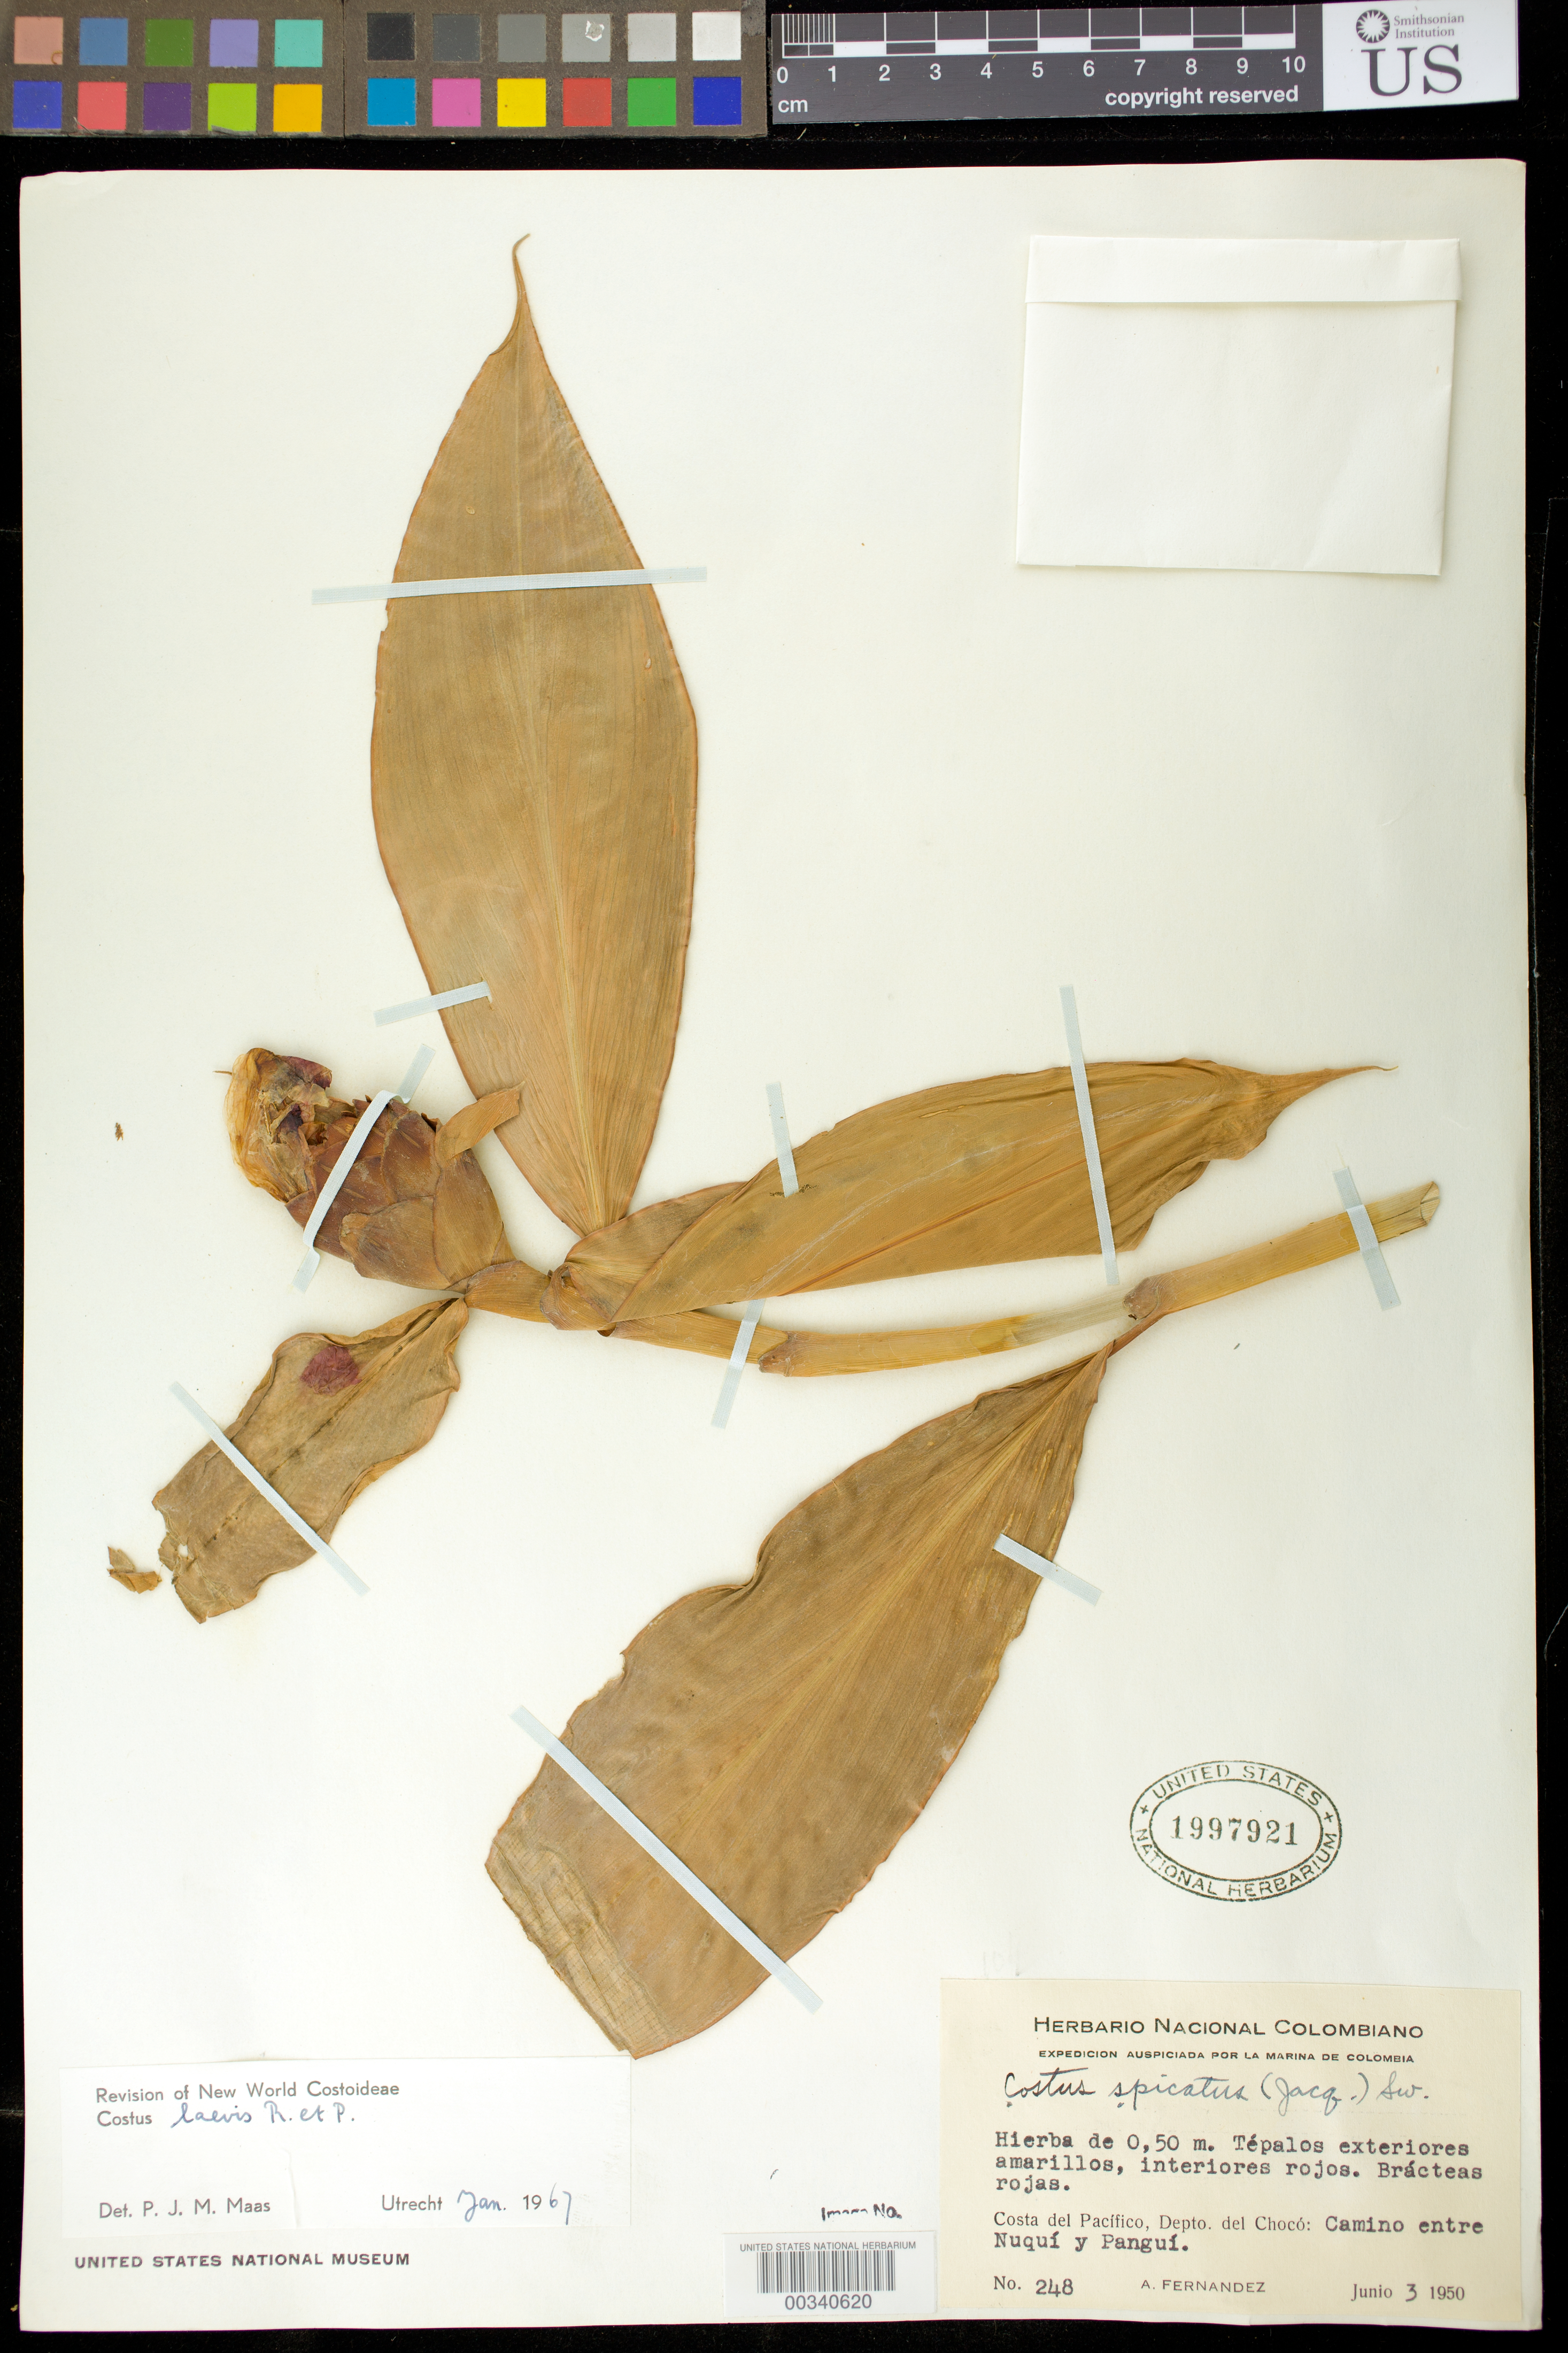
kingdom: Plantae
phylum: Tracheophyta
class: Liliopsida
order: Zingiberales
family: Costaceae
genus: Costus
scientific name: Costus laevis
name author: Ruiz & Pav.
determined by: Maas, Paul J. M.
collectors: Á. Fernández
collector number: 248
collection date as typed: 03 Jun 1950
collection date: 1950-06-03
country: Colombia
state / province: Chocó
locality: Costa del Pacifico, Camino entre Nuqui y Pangui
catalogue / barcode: US 1997921